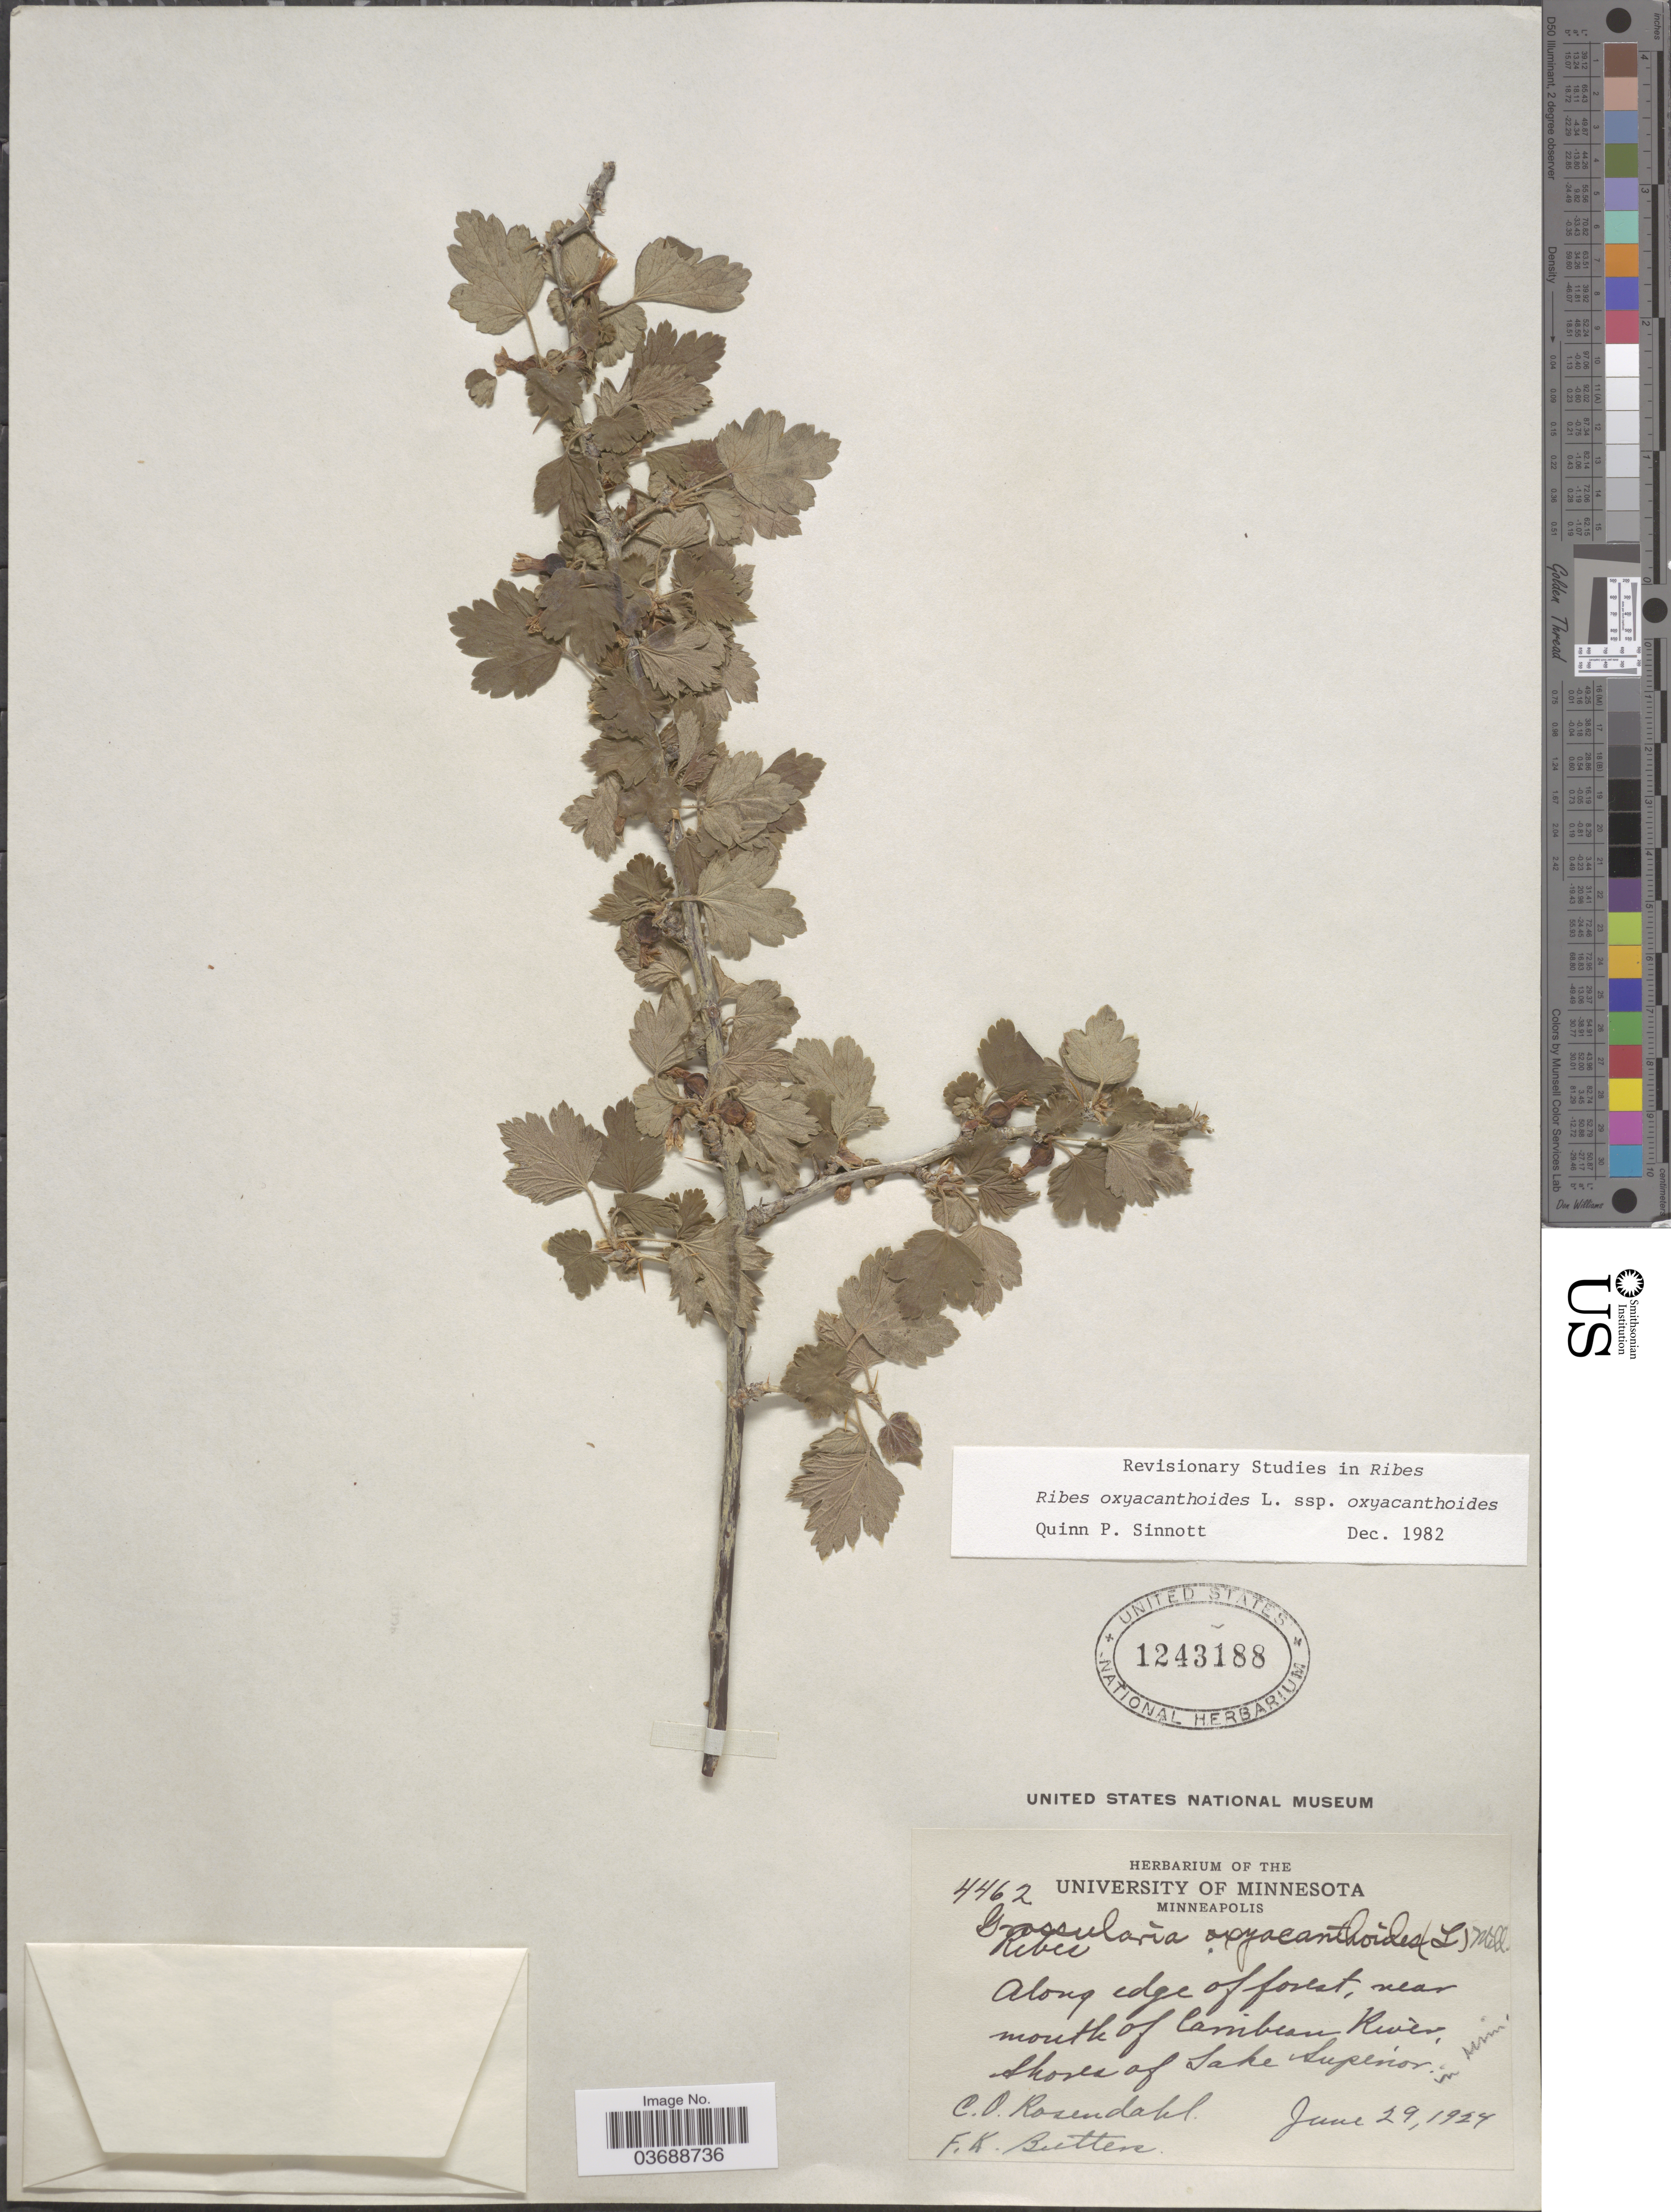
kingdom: Plantae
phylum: Tracheophyta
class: Magnoliopsida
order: Saxifragales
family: Grossulariaceae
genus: Ribes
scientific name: Ribes oxyacanthoides subsp. oxyacanthoides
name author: L.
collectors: C. O. Rosendahl & F. K. Butters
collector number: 4462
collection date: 1924-06-29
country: United States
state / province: Minnesota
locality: Along edge of forest, near mouth of Carribeau river, Shores of Lake Superior.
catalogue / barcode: US 1243188